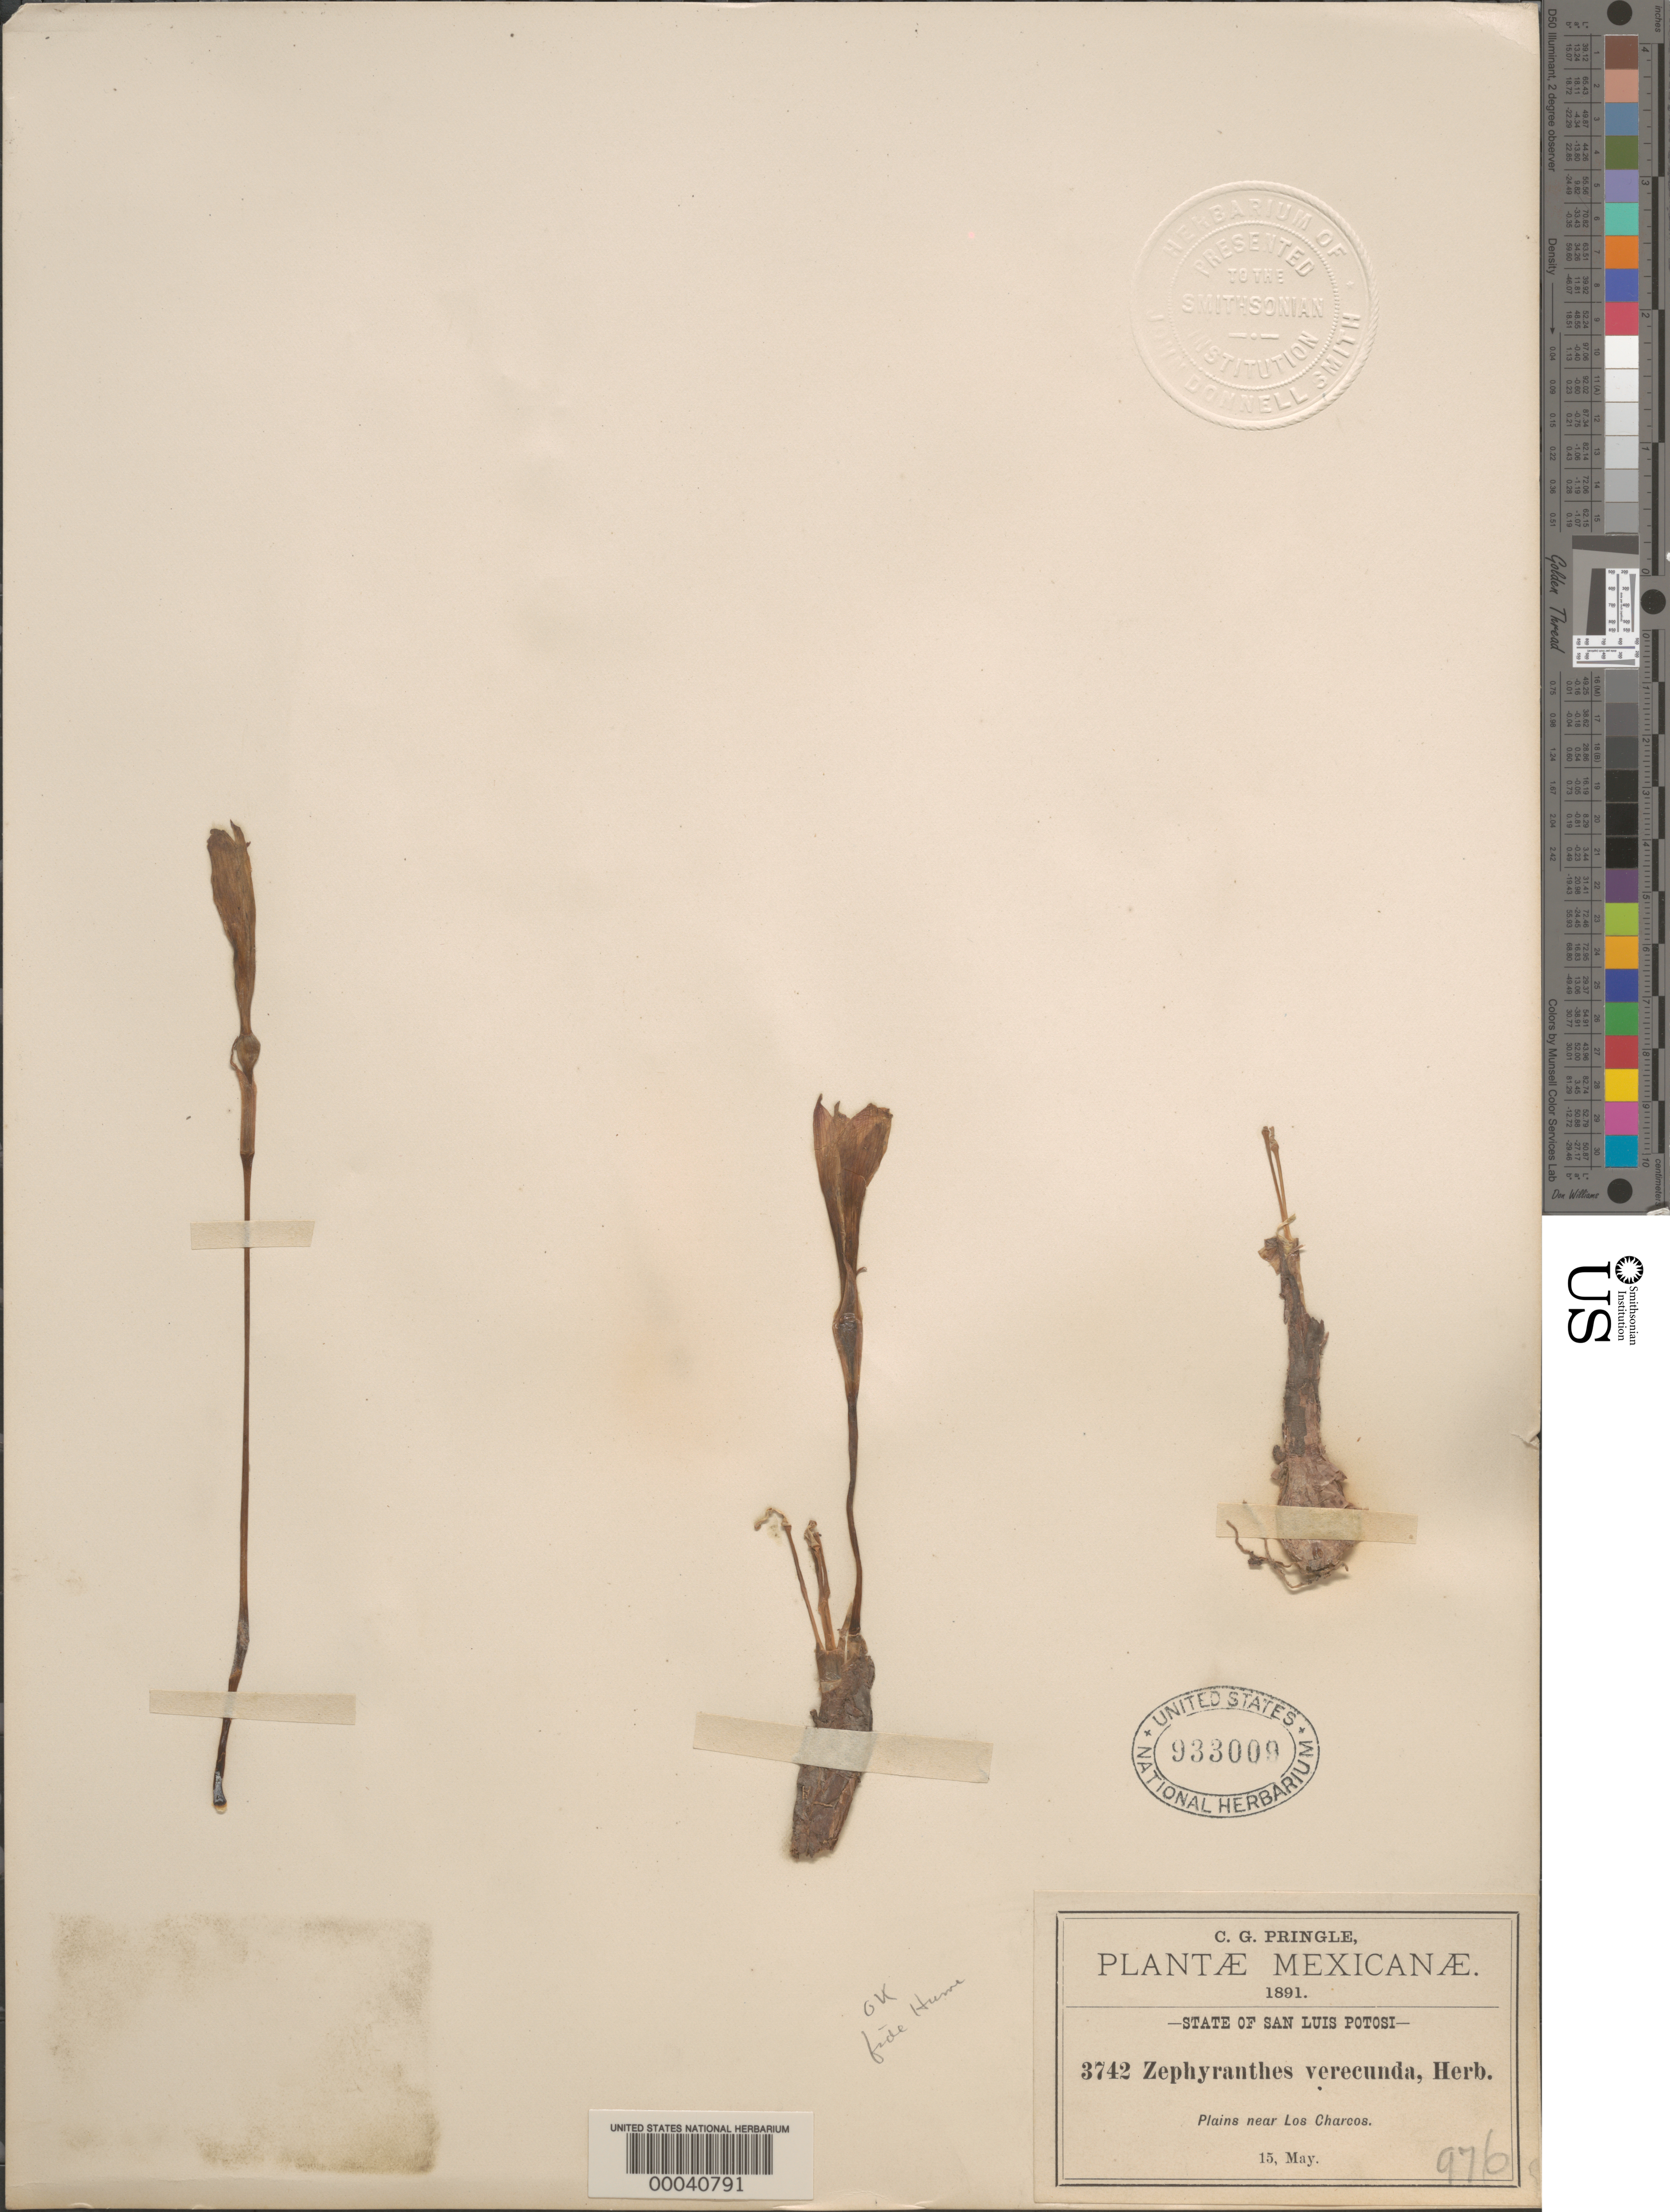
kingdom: Plantae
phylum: Tracheophyta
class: Liliopsida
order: Asparagales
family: Amaryllidaceae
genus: Zephyranthes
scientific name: Zephyranthes minuta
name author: (Kunth) D. Dietr.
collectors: C. G. Pringle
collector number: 3742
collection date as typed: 15 May 1891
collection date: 1891-05-15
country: Mexico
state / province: San Luis Potosí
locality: Near los charcos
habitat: Plains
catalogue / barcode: US 933009